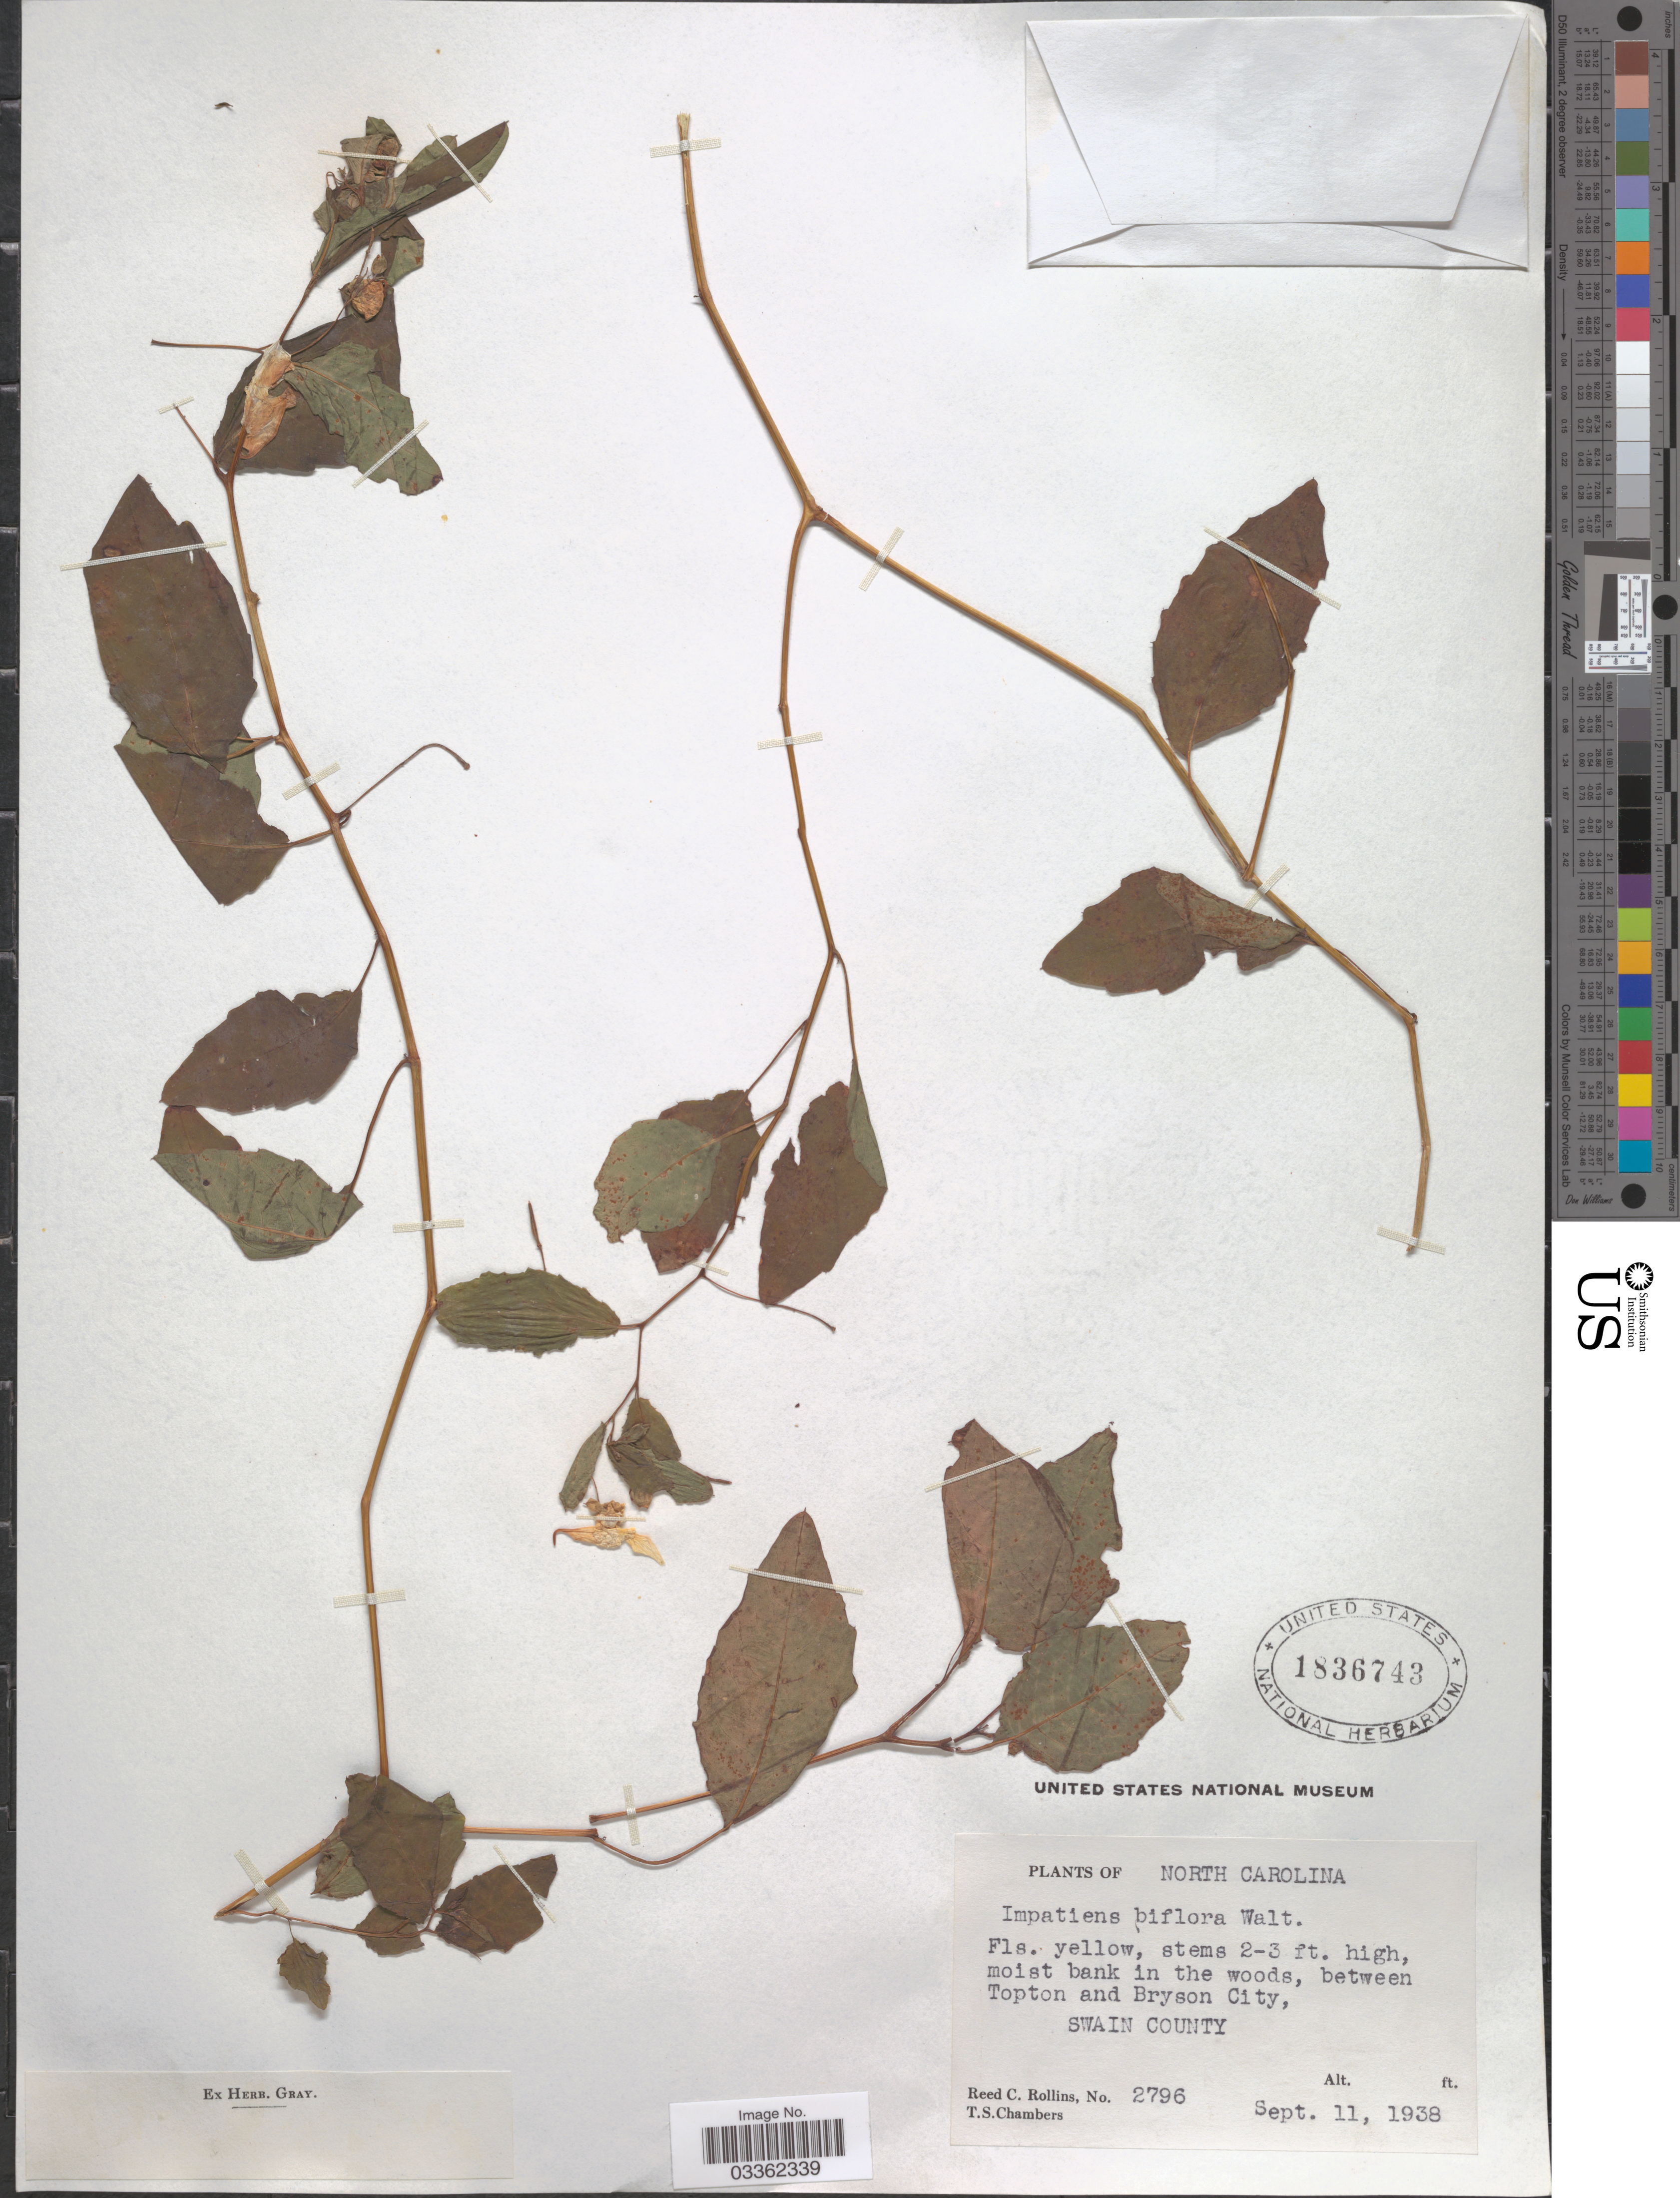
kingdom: Plantae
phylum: Tracheophyta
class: Magnoliopsida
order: Ericales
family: Balsaminaceae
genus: Impatiens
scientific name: Impatiens capensis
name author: Meerb.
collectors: R. C. Rollins & T. Chambers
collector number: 2796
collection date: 1938-09-11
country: United States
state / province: North Carolina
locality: Between Topton and Bryson City, Swain County.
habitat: moist bank in the woods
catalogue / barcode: US 1836743